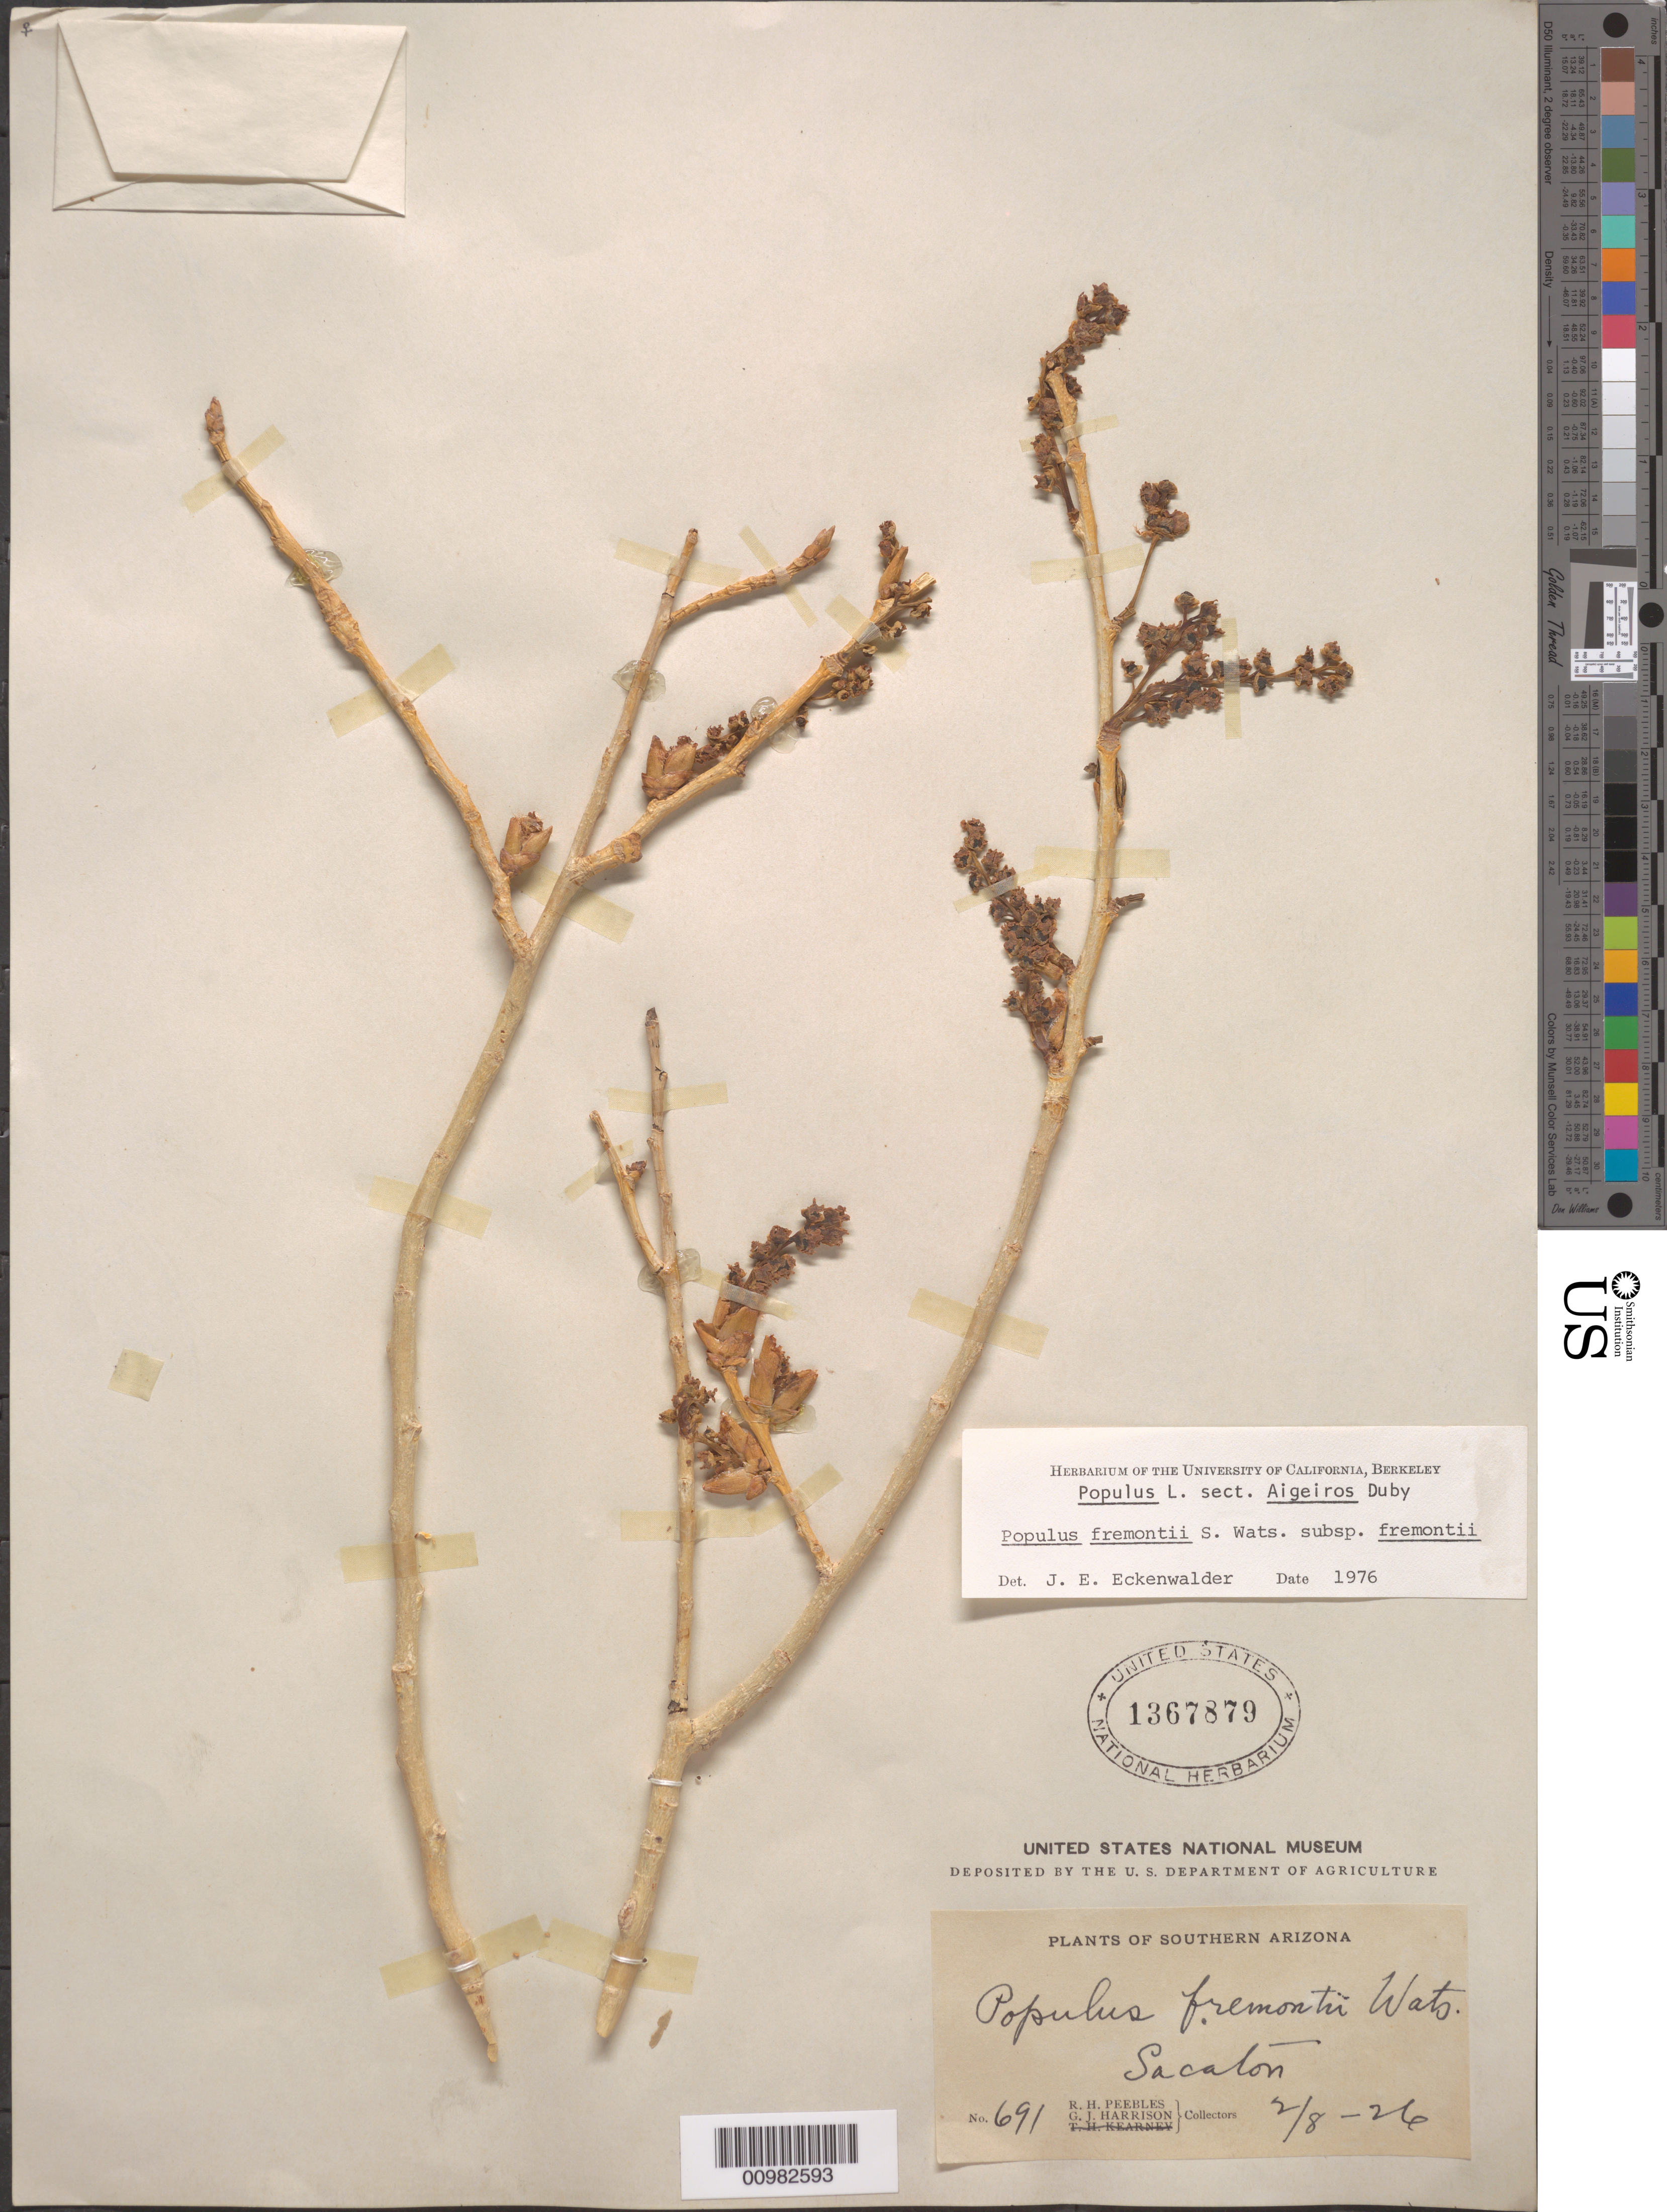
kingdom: Plantae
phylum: Tracheophyta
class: Magnoliopsida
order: Malpighiales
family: Salicaceae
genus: Populus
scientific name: Populus fremontii subsp. fremontii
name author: S. Watson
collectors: R. H. Peebles & G. J. Harrison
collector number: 691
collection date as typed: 02 Aug 1926 or 08 Feb 1926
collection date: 1926-02-08/1926-08-02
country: United States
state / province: Arizona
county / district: Pinal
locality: Sacaton.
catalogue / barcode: US 1367879